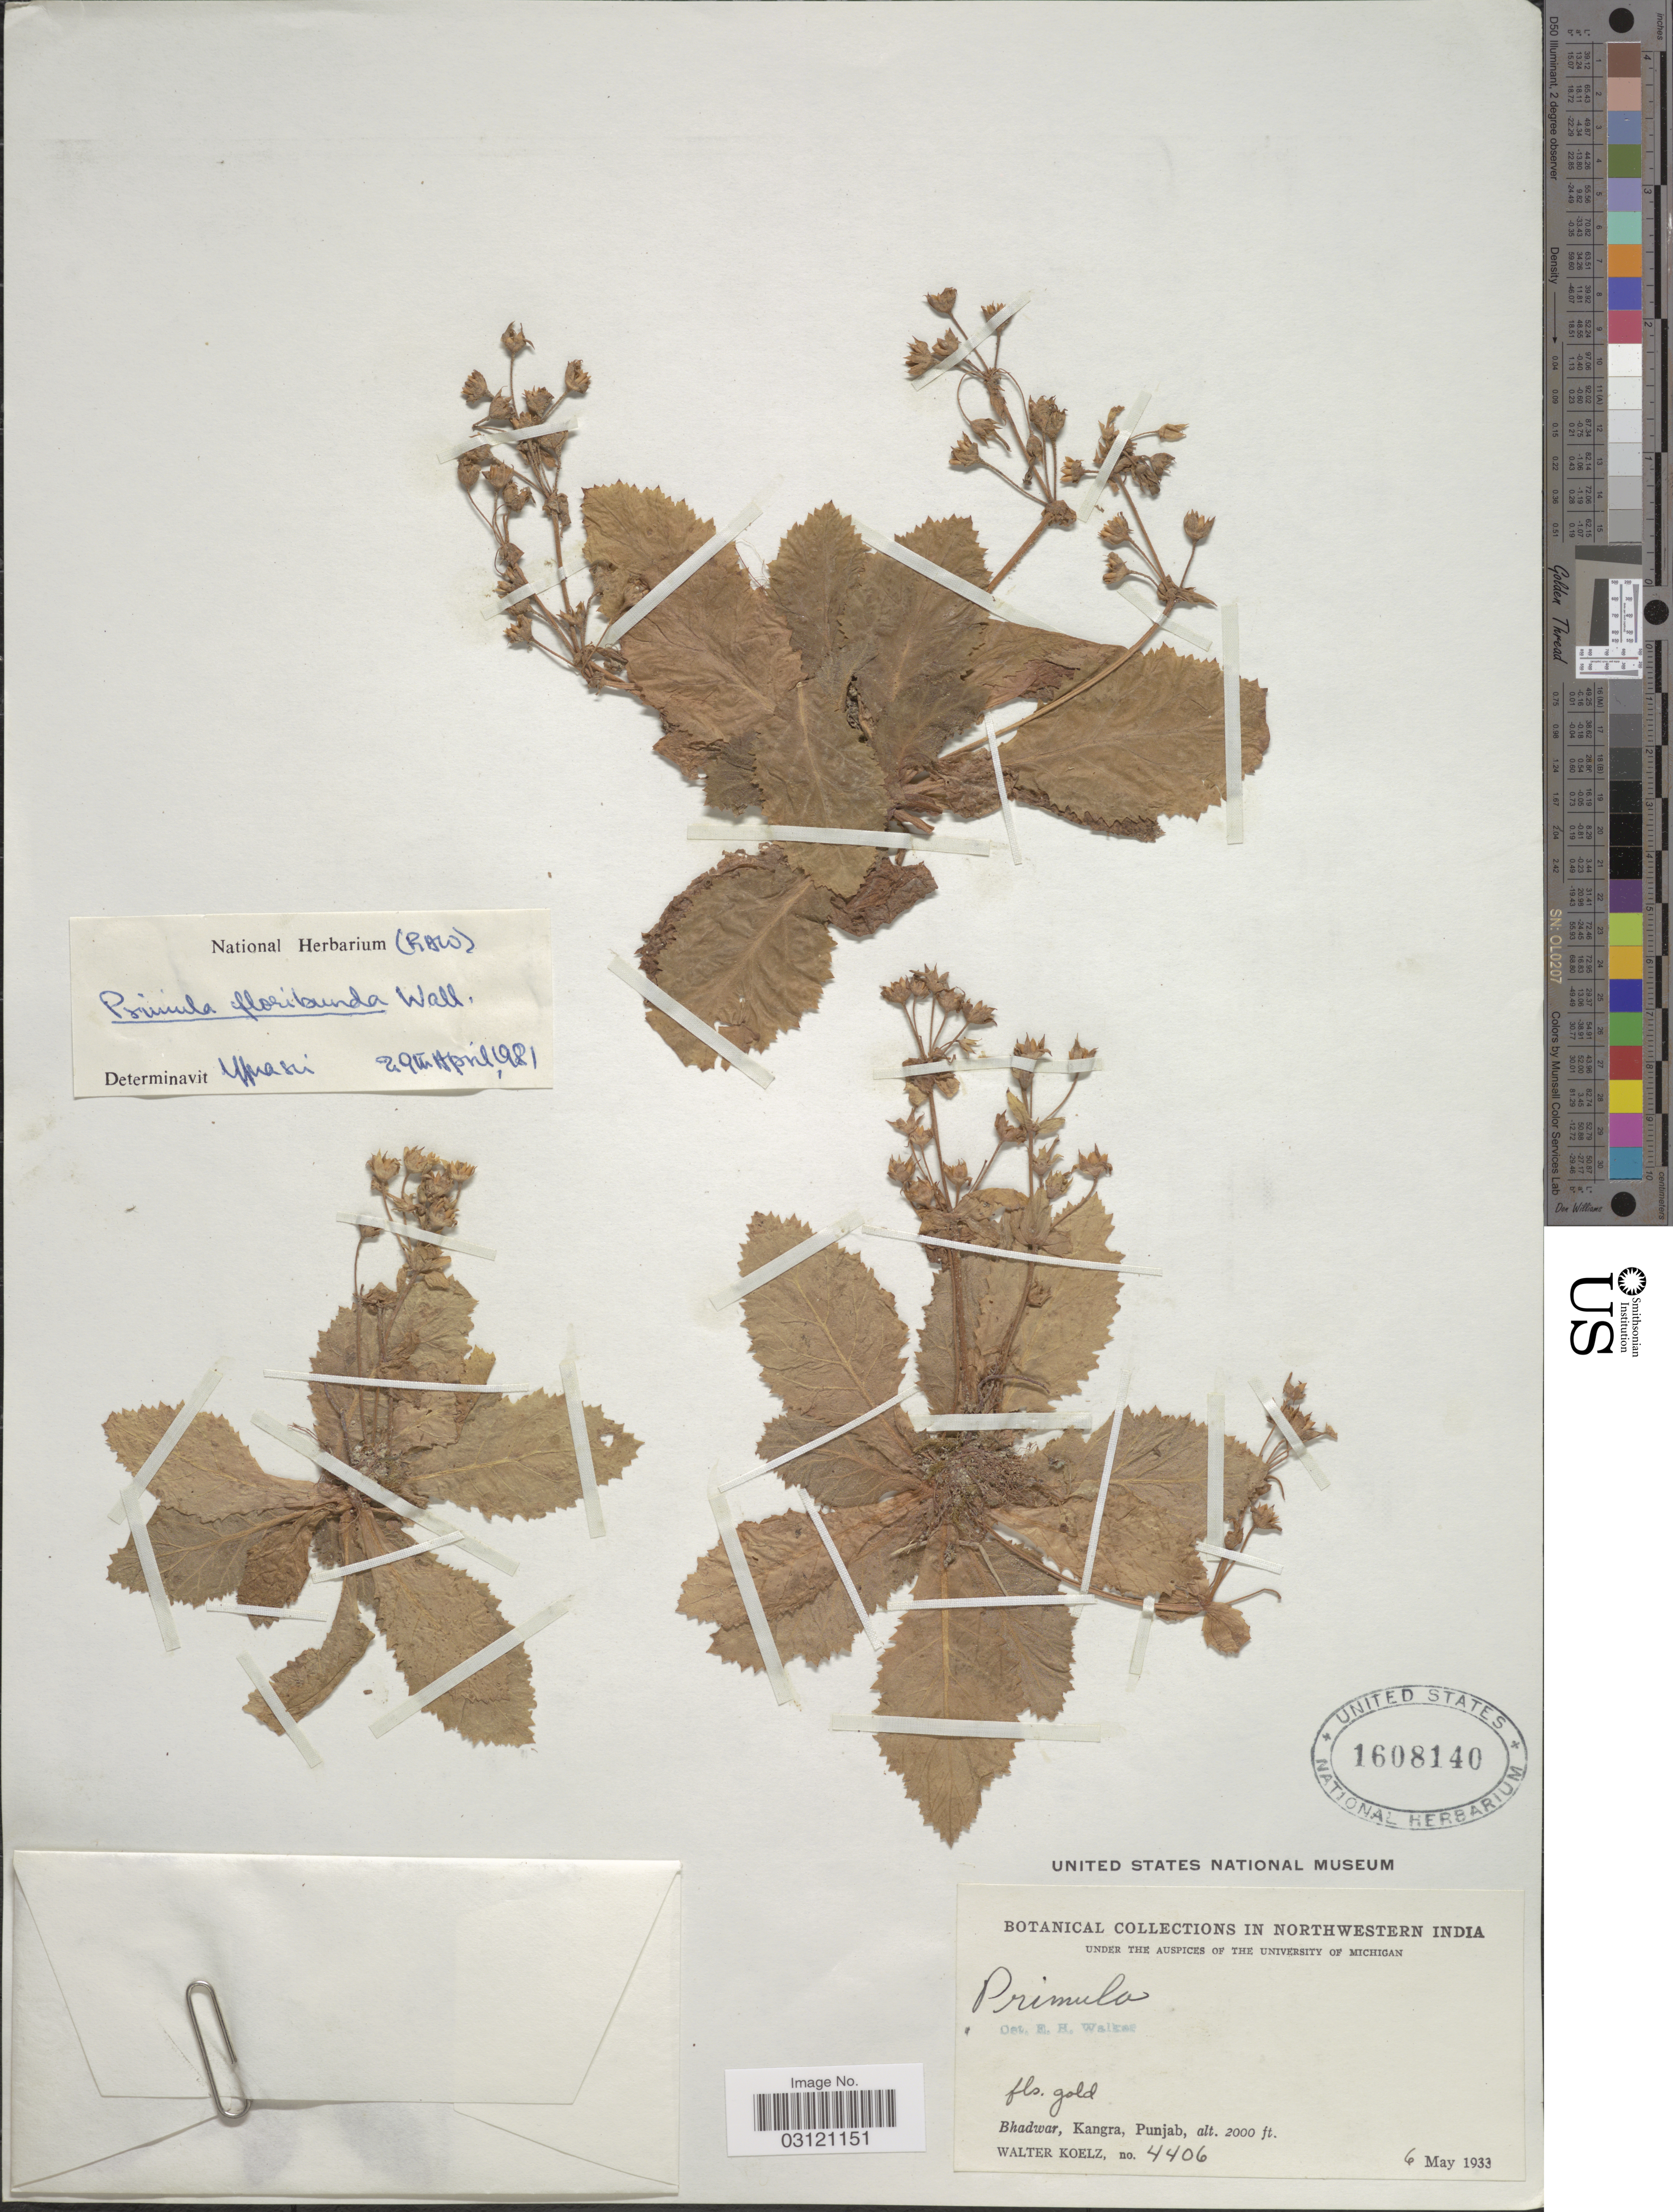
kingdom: Plantae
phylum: Tracheophyta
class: Magnoliopsida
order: Ericales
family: Primulaceae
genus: Primula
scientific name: Primula floribunda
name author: Wall.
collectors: W. N. Koelz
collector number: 4406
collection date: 1933-05-06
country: India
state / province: Punjab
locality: Northwestern India. Bhadwar, Kangra.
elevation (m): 610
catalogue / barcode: US 1608140